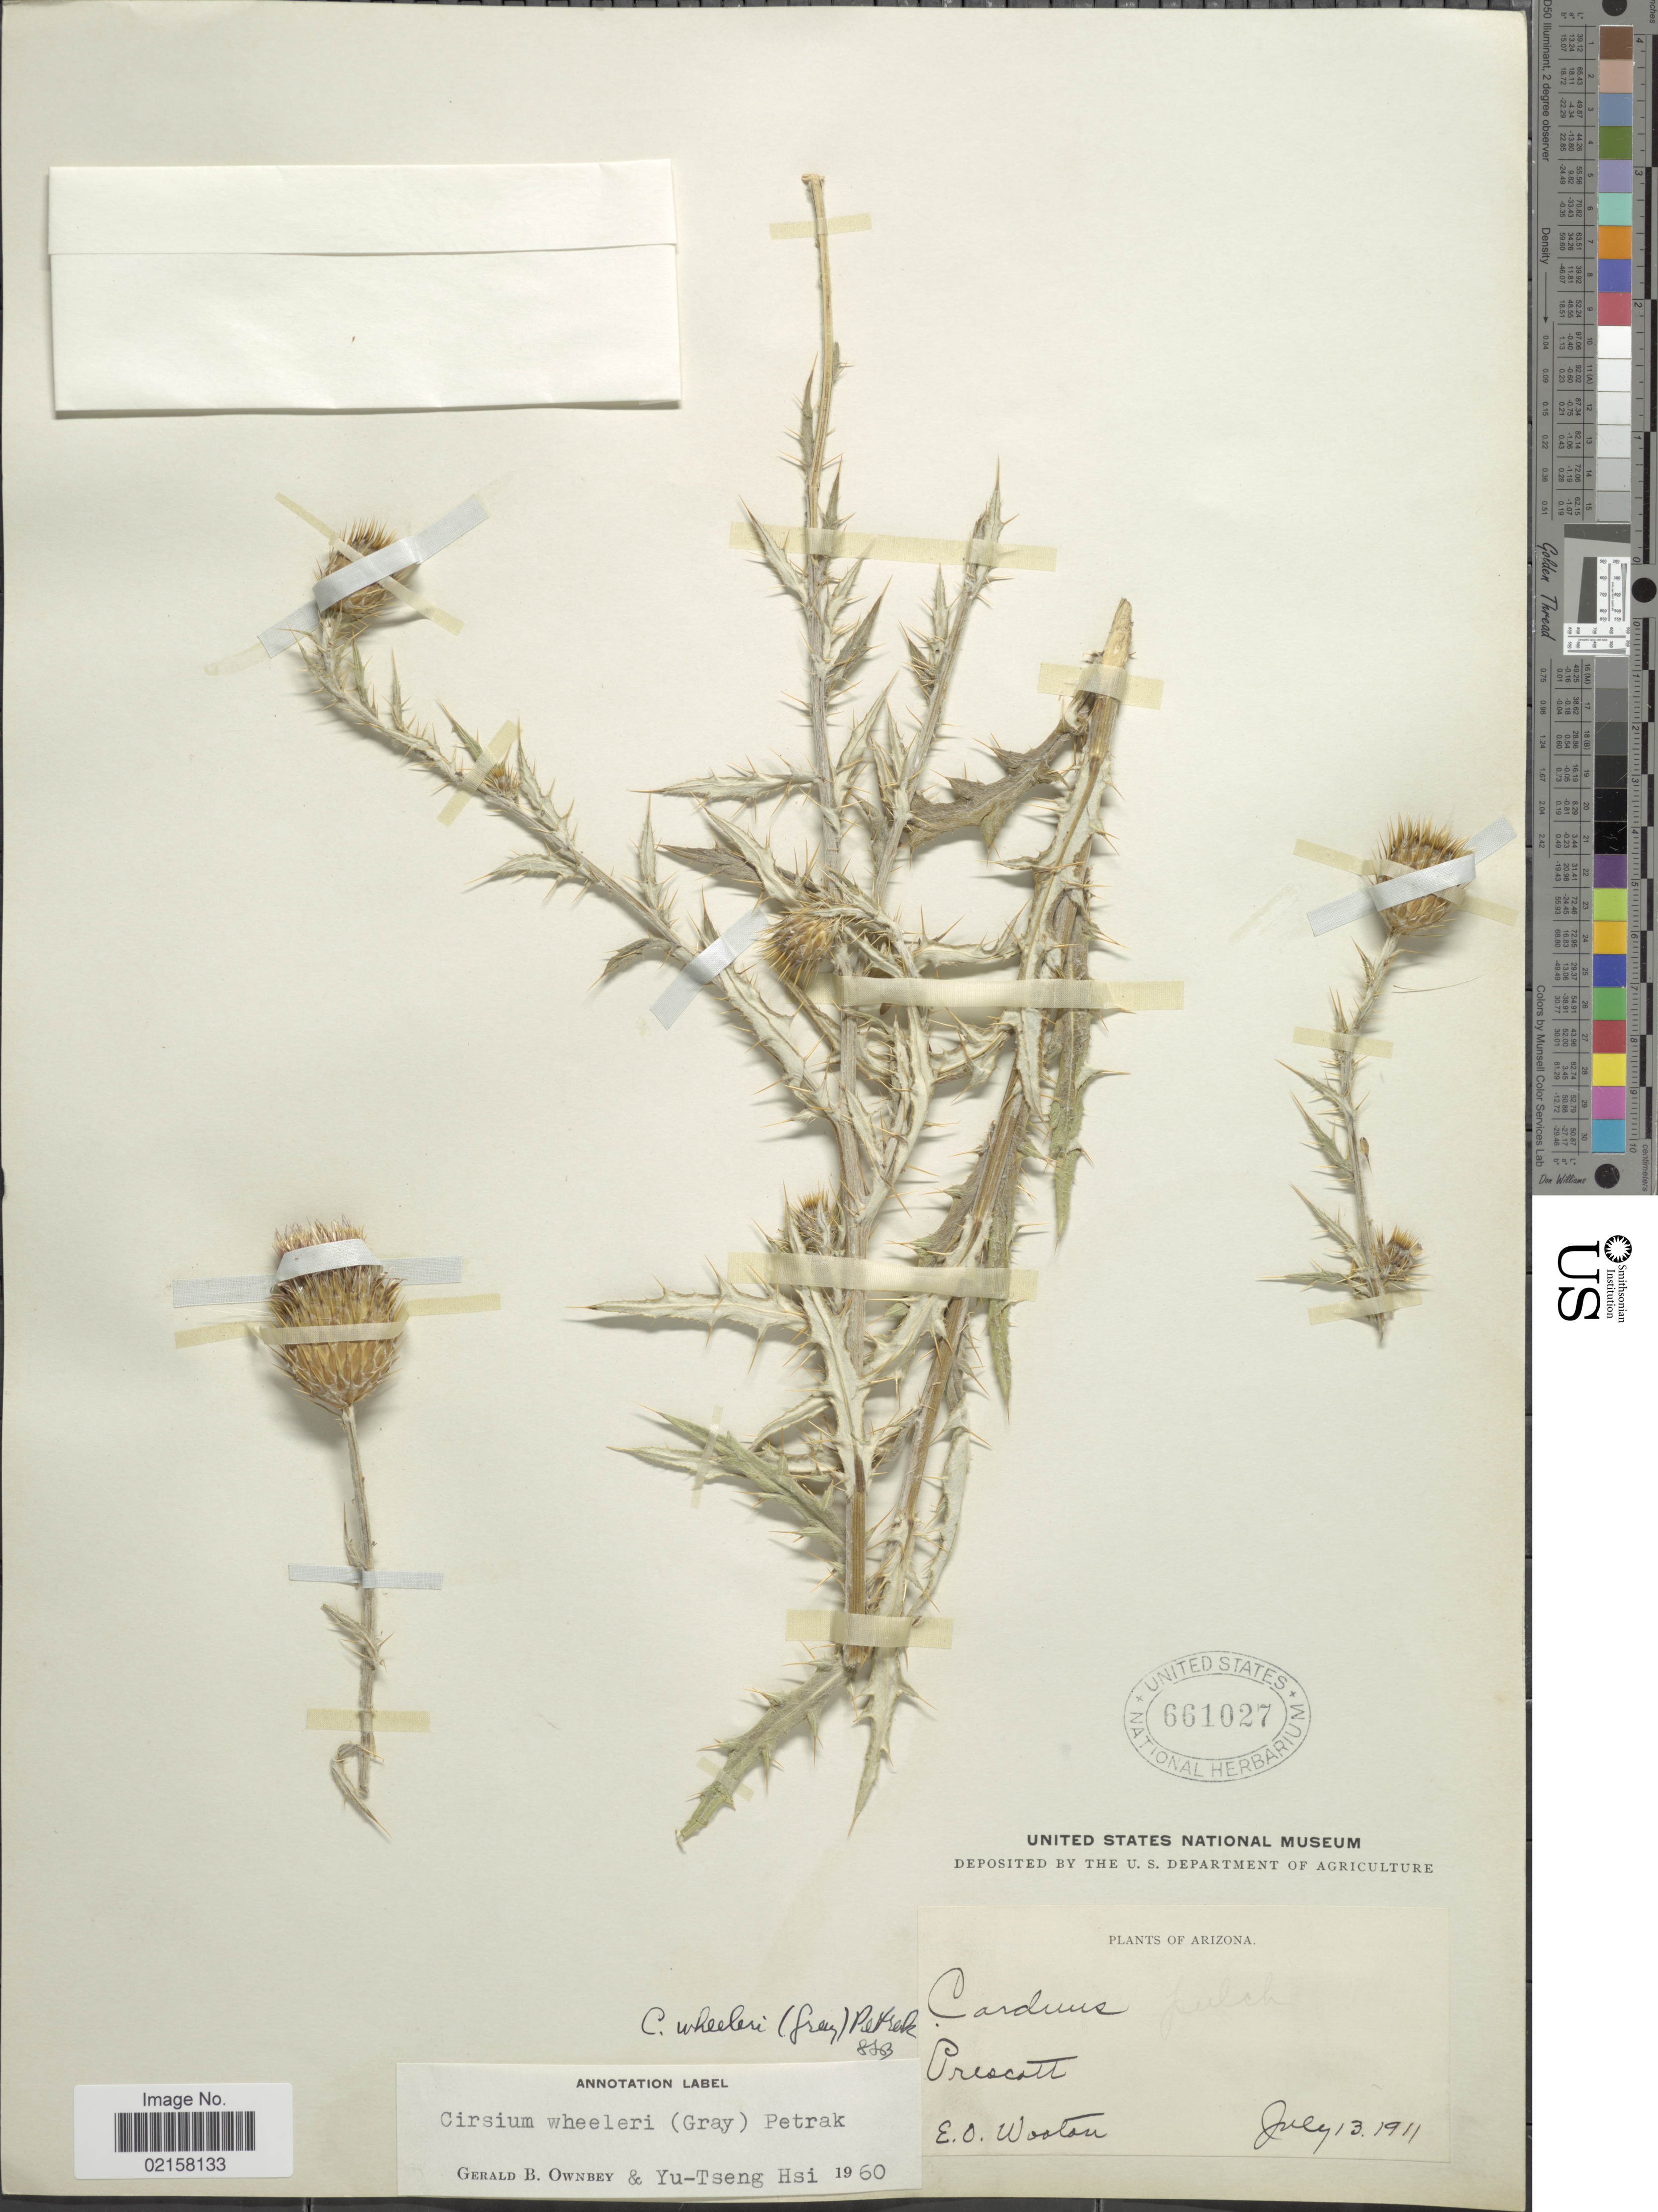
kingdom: Plantae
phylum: Tracheophyta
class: Magnoliopsida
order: Asterales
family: Asteraceae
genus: Cirsium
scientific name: Cirsium wheeleri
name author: (A. Gray) Petr.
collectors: E. O. Wooton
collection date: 1911-07-13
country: United States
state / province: Arizona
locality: Prescott.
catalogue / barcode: US 661027